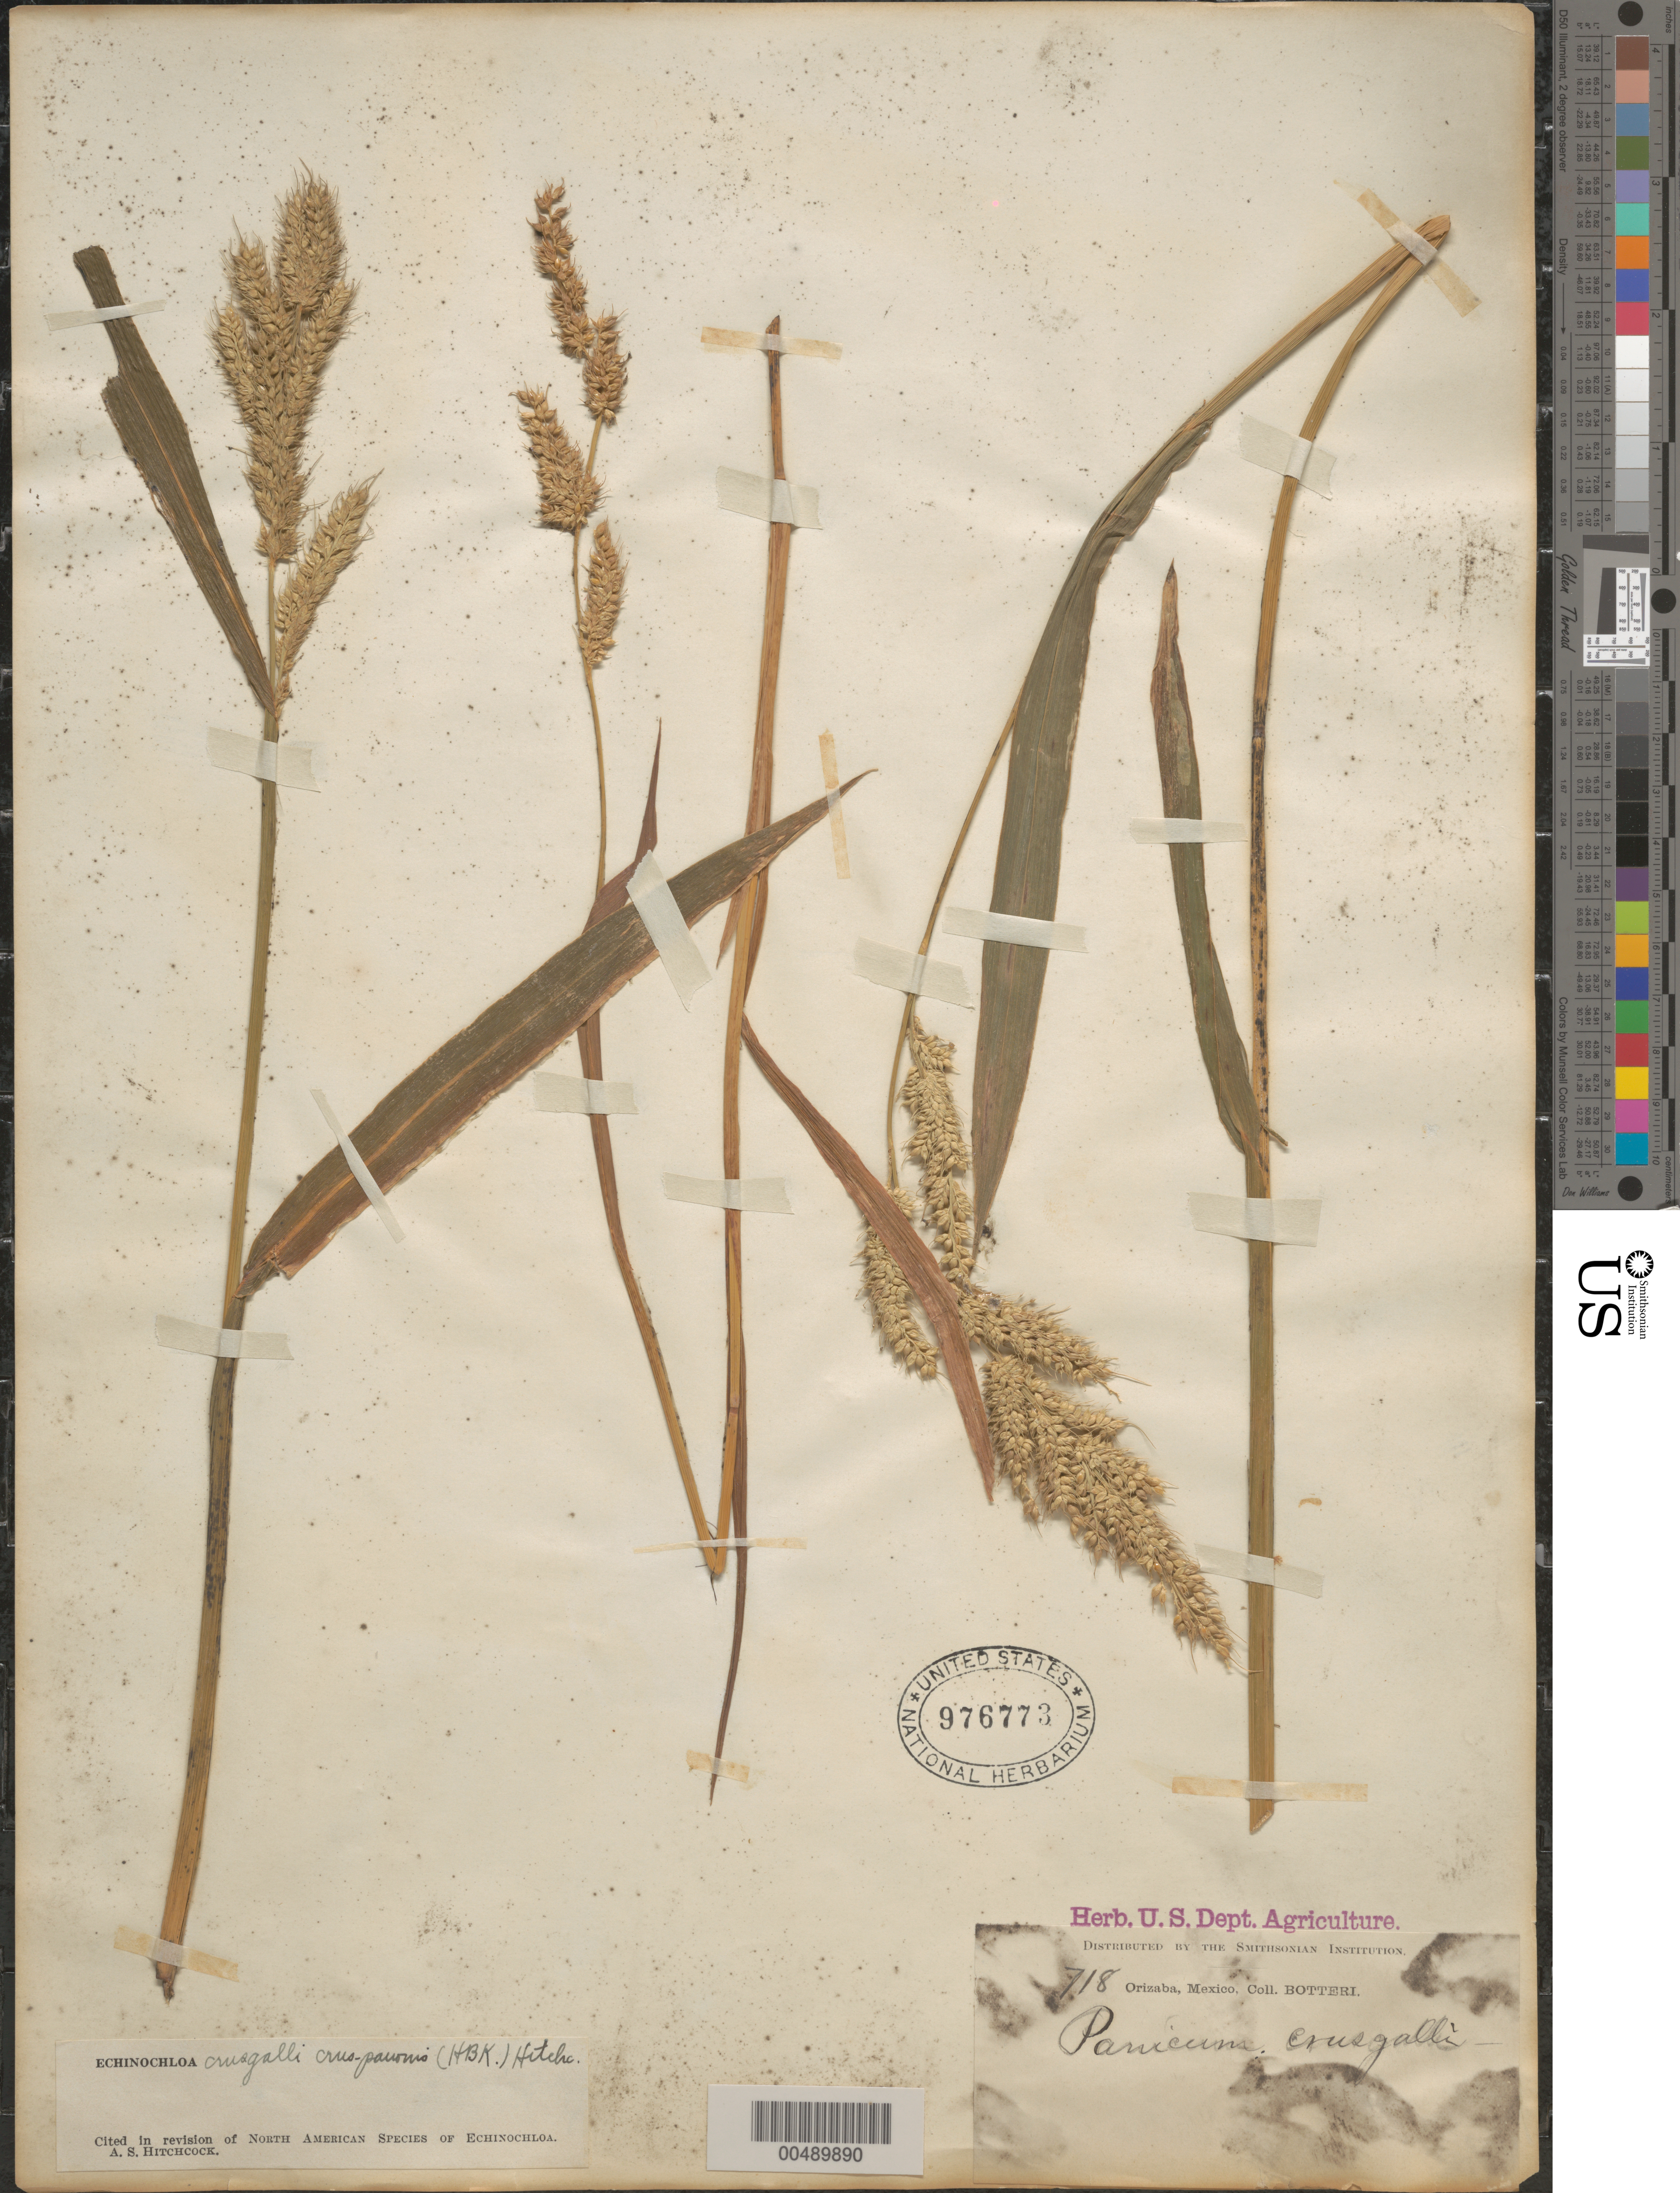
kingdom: Plantae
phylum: Tracheophyta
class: Liliopsida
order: Poales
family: Poaceae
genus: Echinochloa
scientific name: Echinochloa crus-pavonis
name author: (Kunth) Schult.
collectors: -. Botteri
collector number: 718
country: Mexico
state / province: Veracruz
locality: Orizaba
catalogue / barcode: US 976773